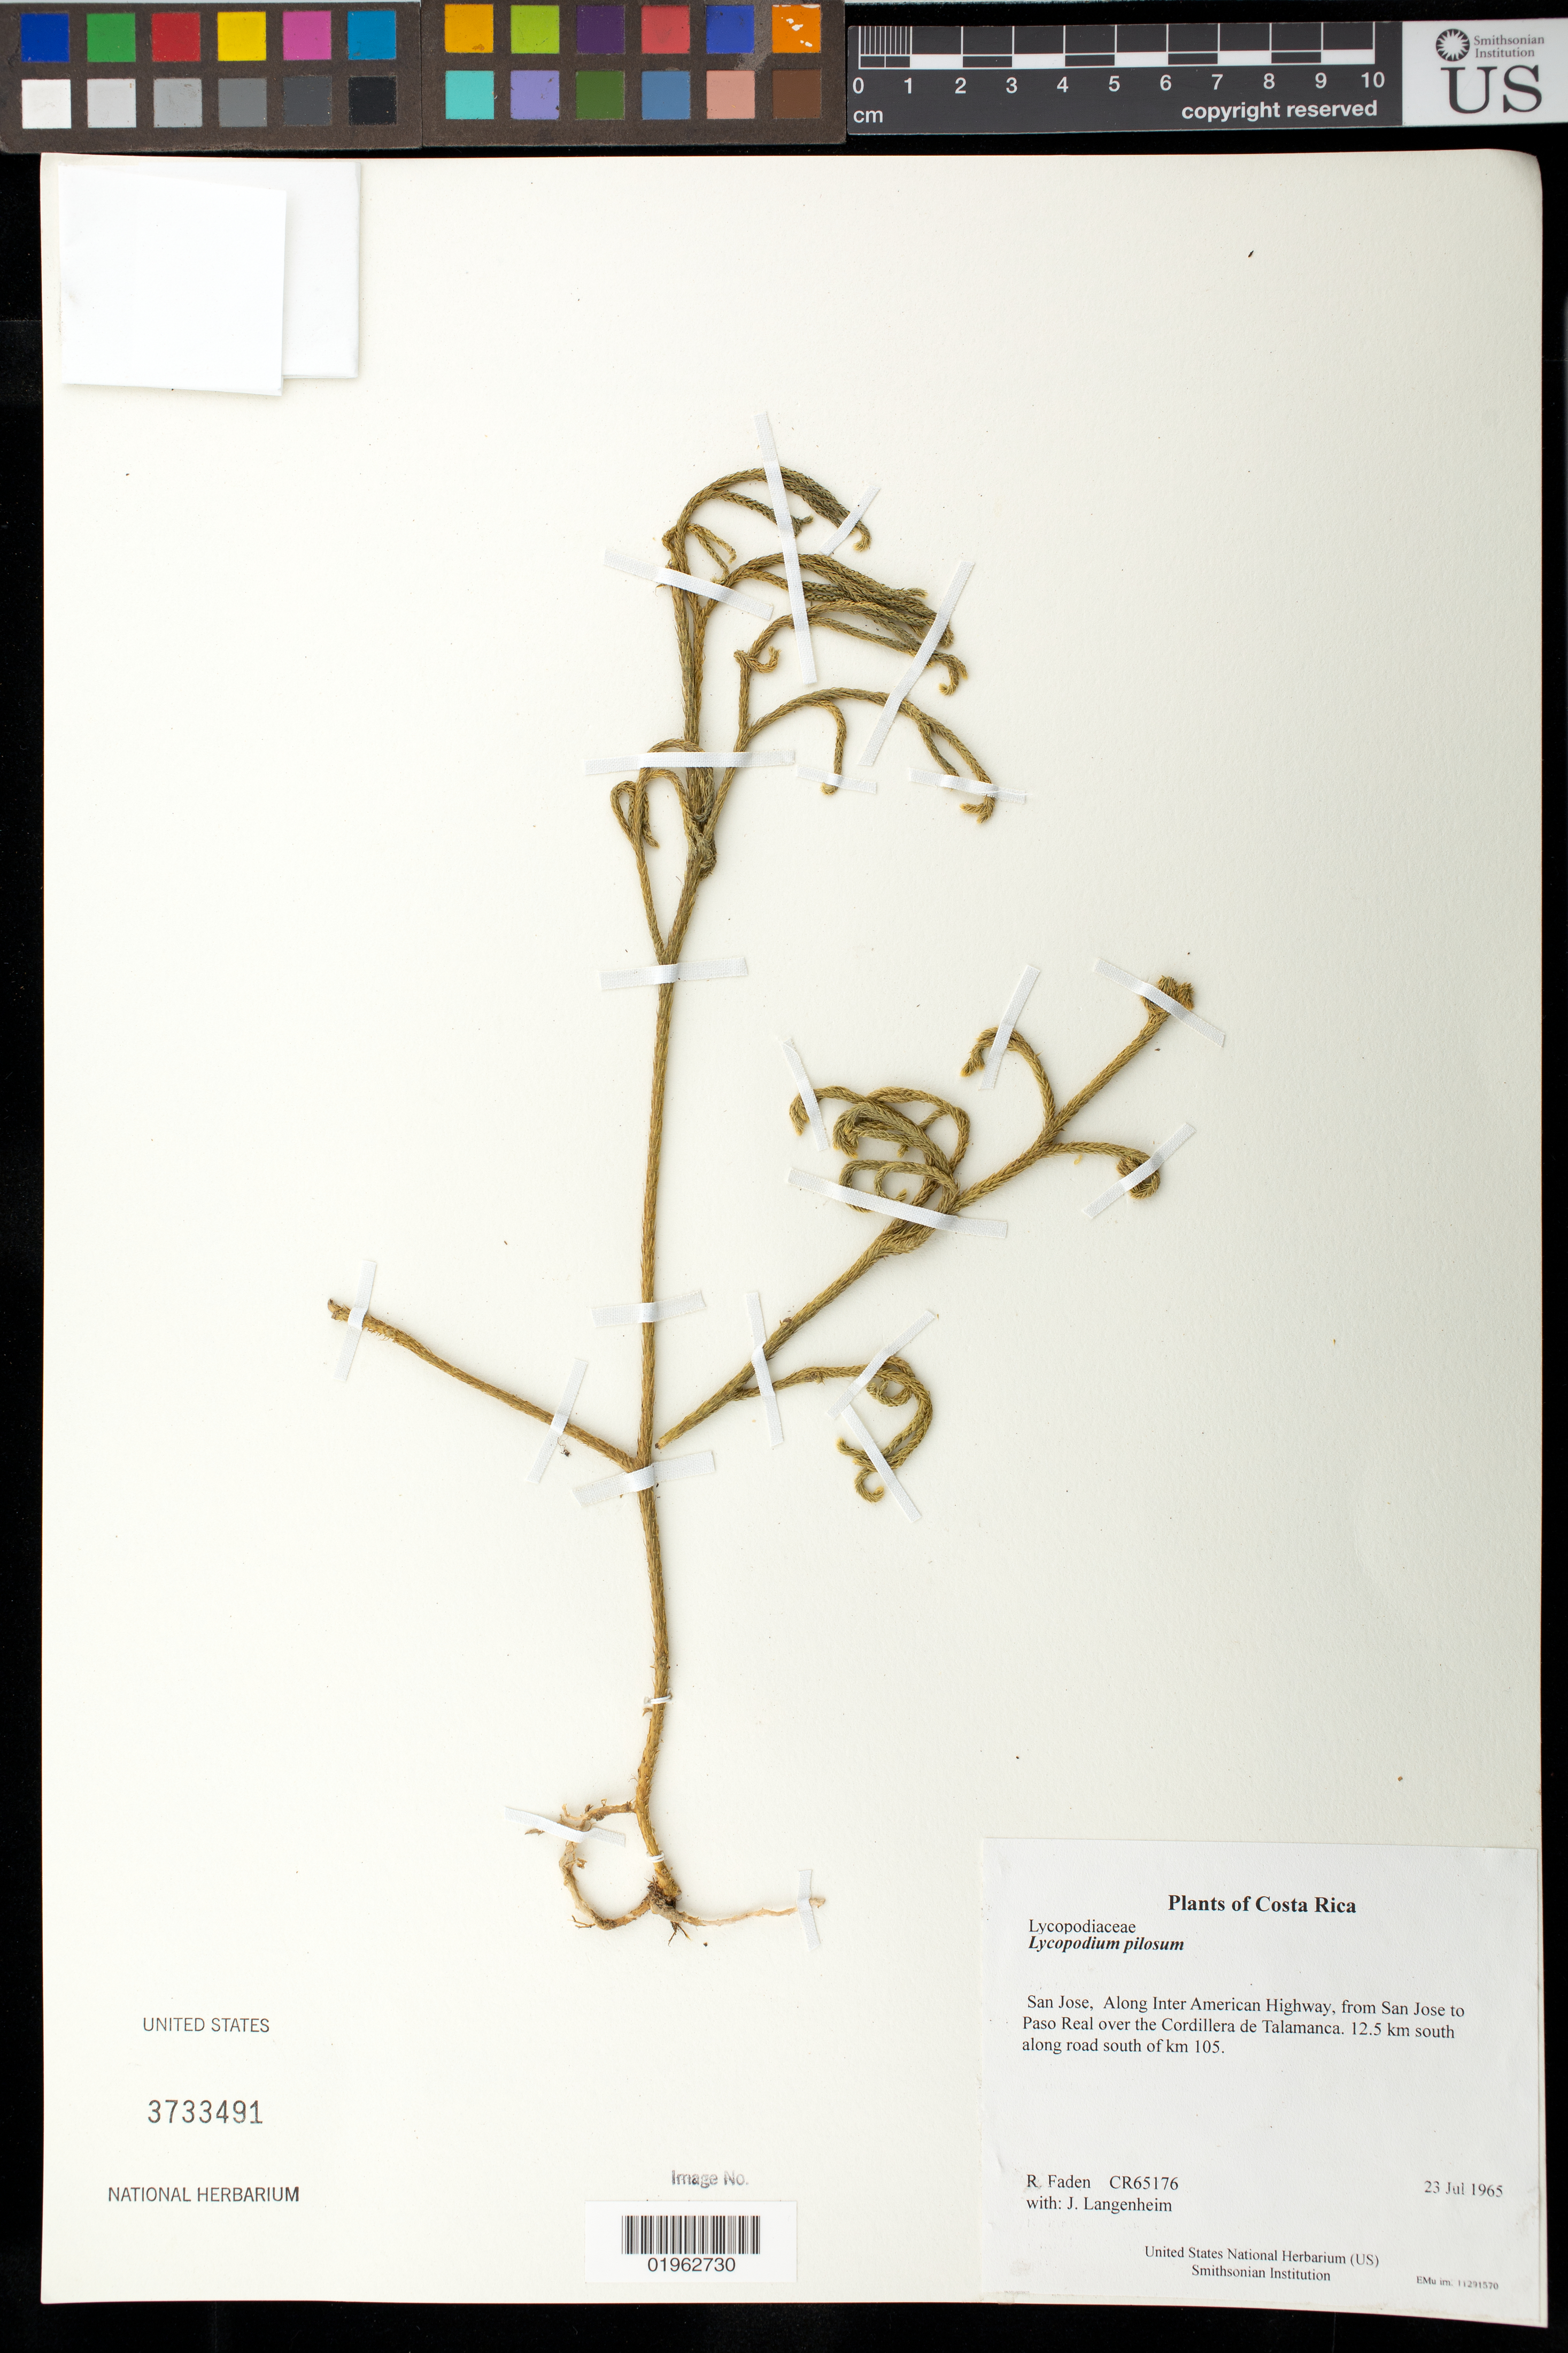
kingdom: Plantae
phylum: Tracheophyta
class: Lycopodiopsida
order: Lycopodiales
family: Lycopodiaceae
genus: Lycopodium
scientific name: Lycopodium sp.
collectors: R. B. Faden & J. Langenheim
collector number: CR65176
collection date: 1965-07-23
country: Costa Rica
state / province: San Jose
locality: Along Inter American Highway, from San Jose to Paso Real over the Cordillera de Talamanca. 12.5 km south along road south of km 105.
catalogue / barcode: US 3733491